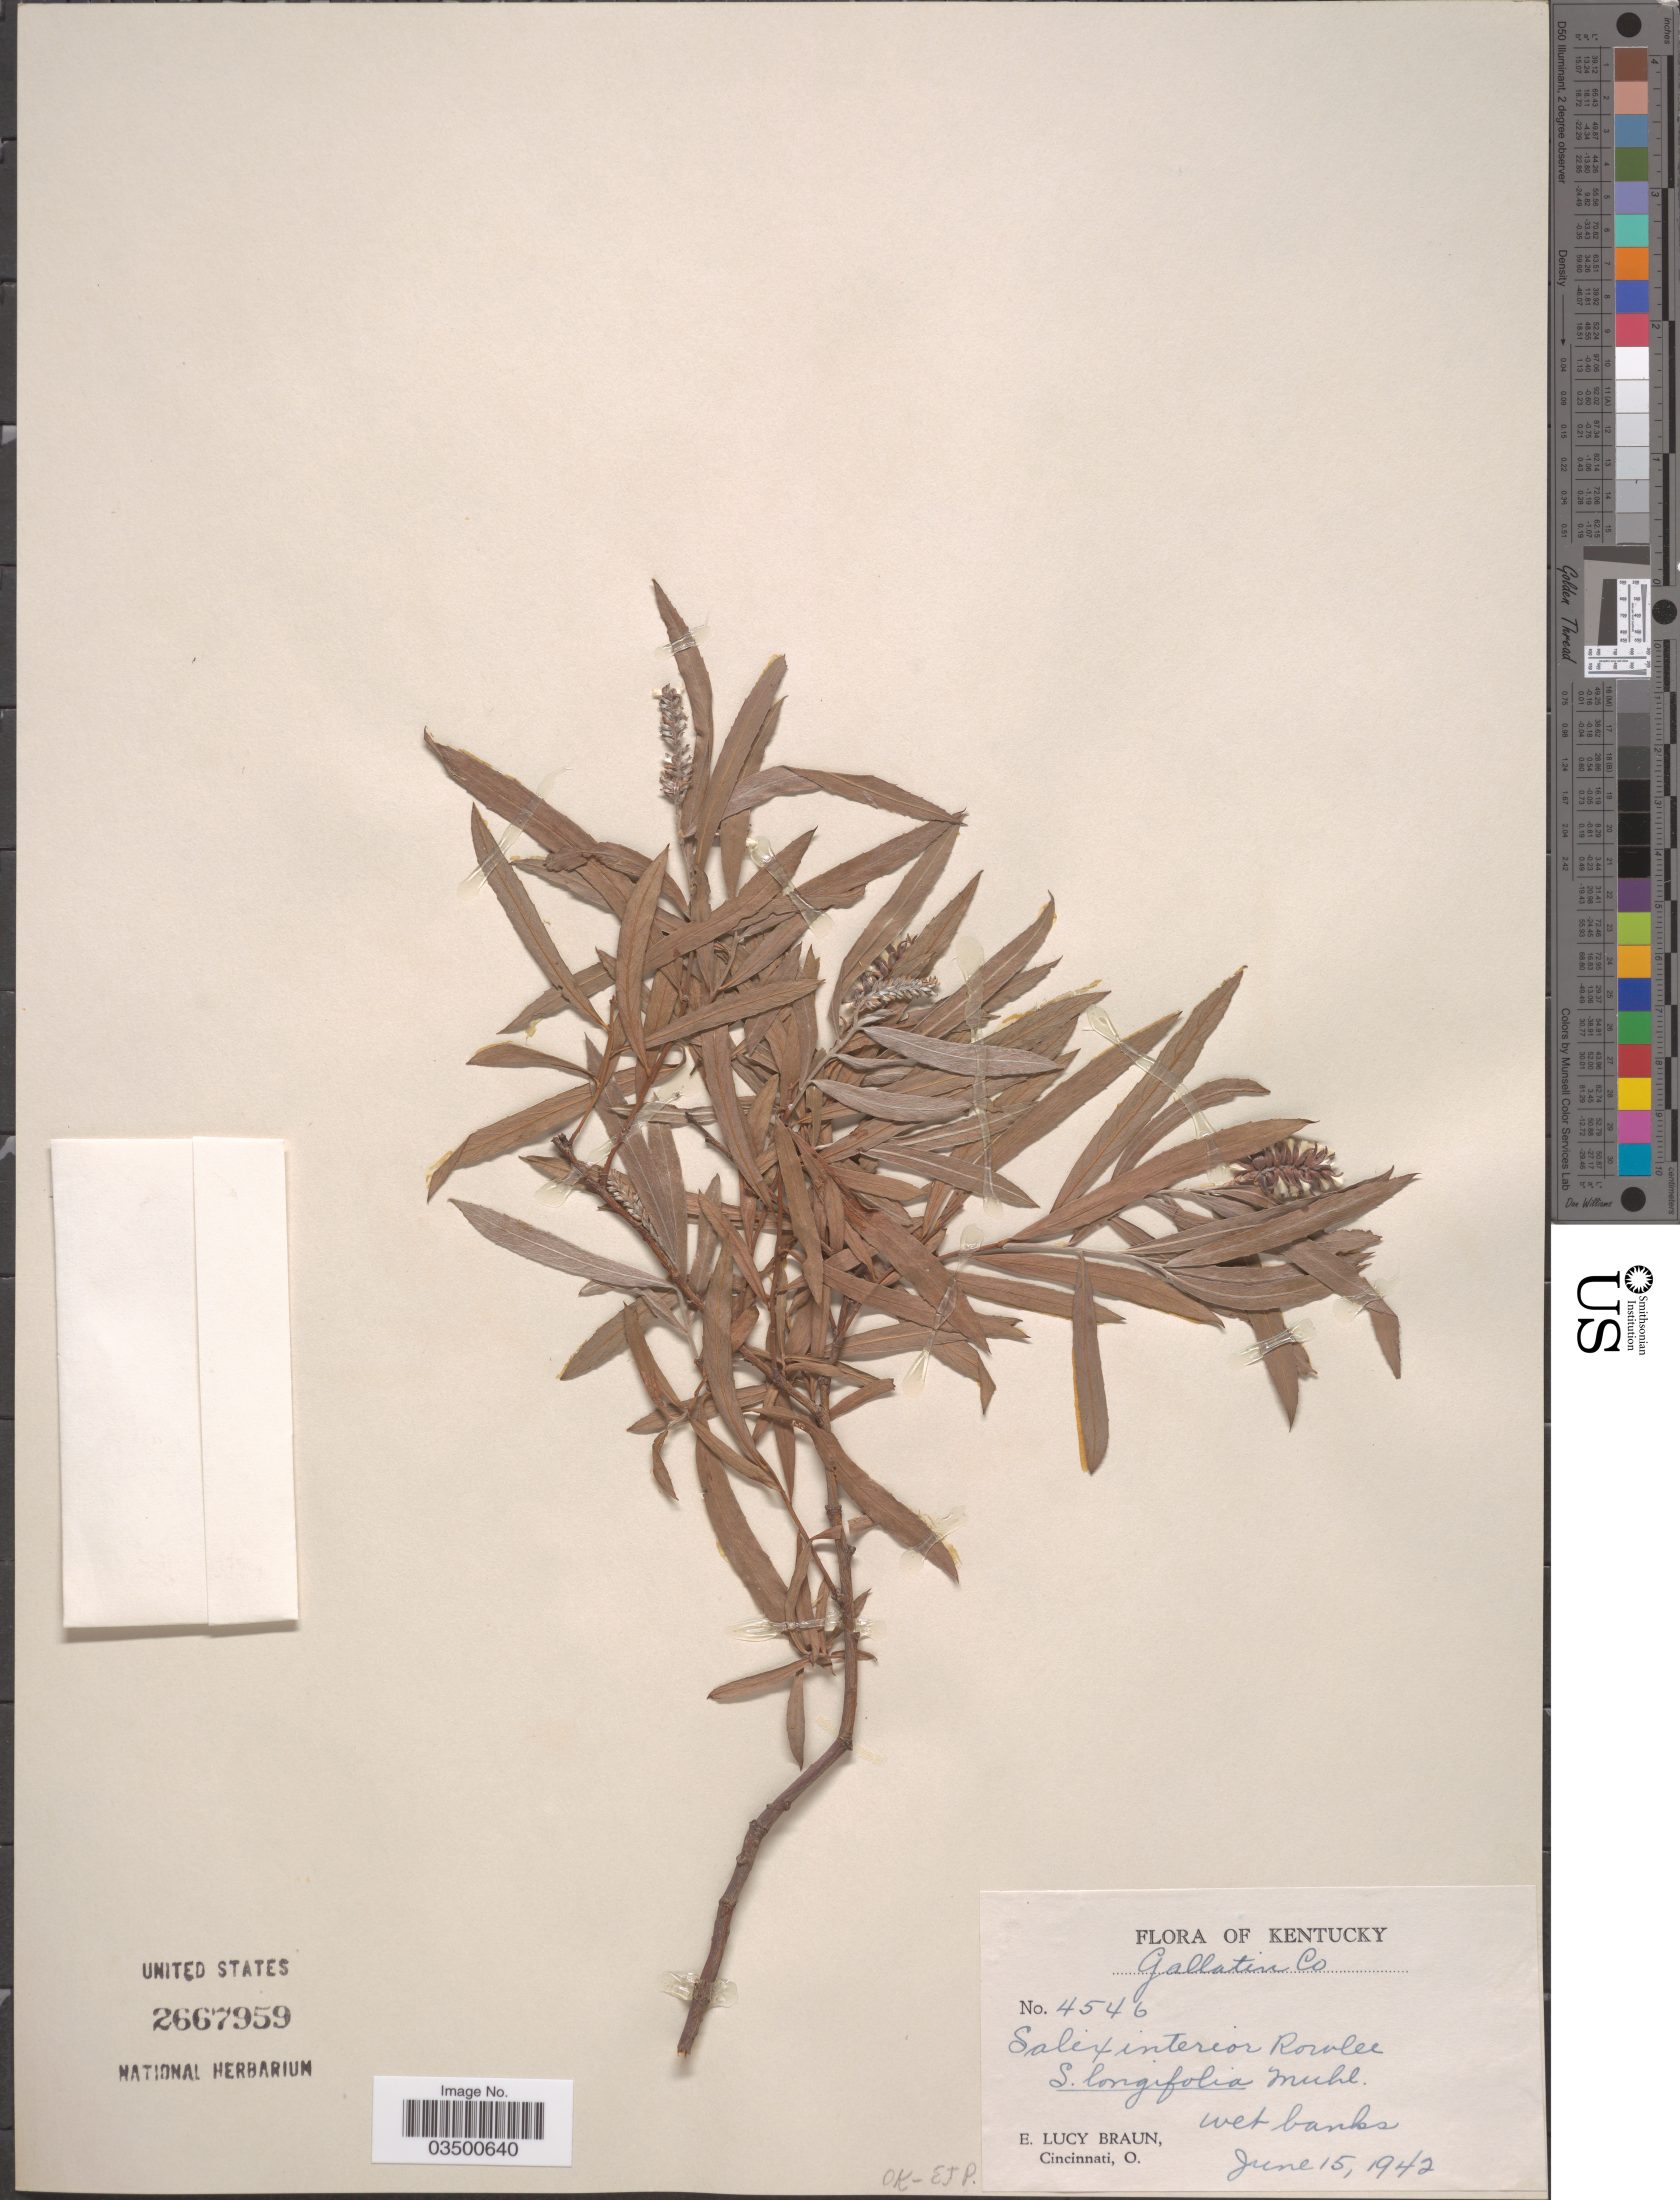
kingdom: Plantae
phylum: Tracheophyta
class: Magnoliopsida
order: Malpighiales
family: Salicaceae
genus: Salix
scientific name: Salix interior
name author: Rowlee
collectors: E. L. Braun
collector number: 4546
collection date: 1942-06-15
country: United States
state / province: Kentucky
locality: Gallatin Co. Wet banks.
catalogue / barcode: US 2667959